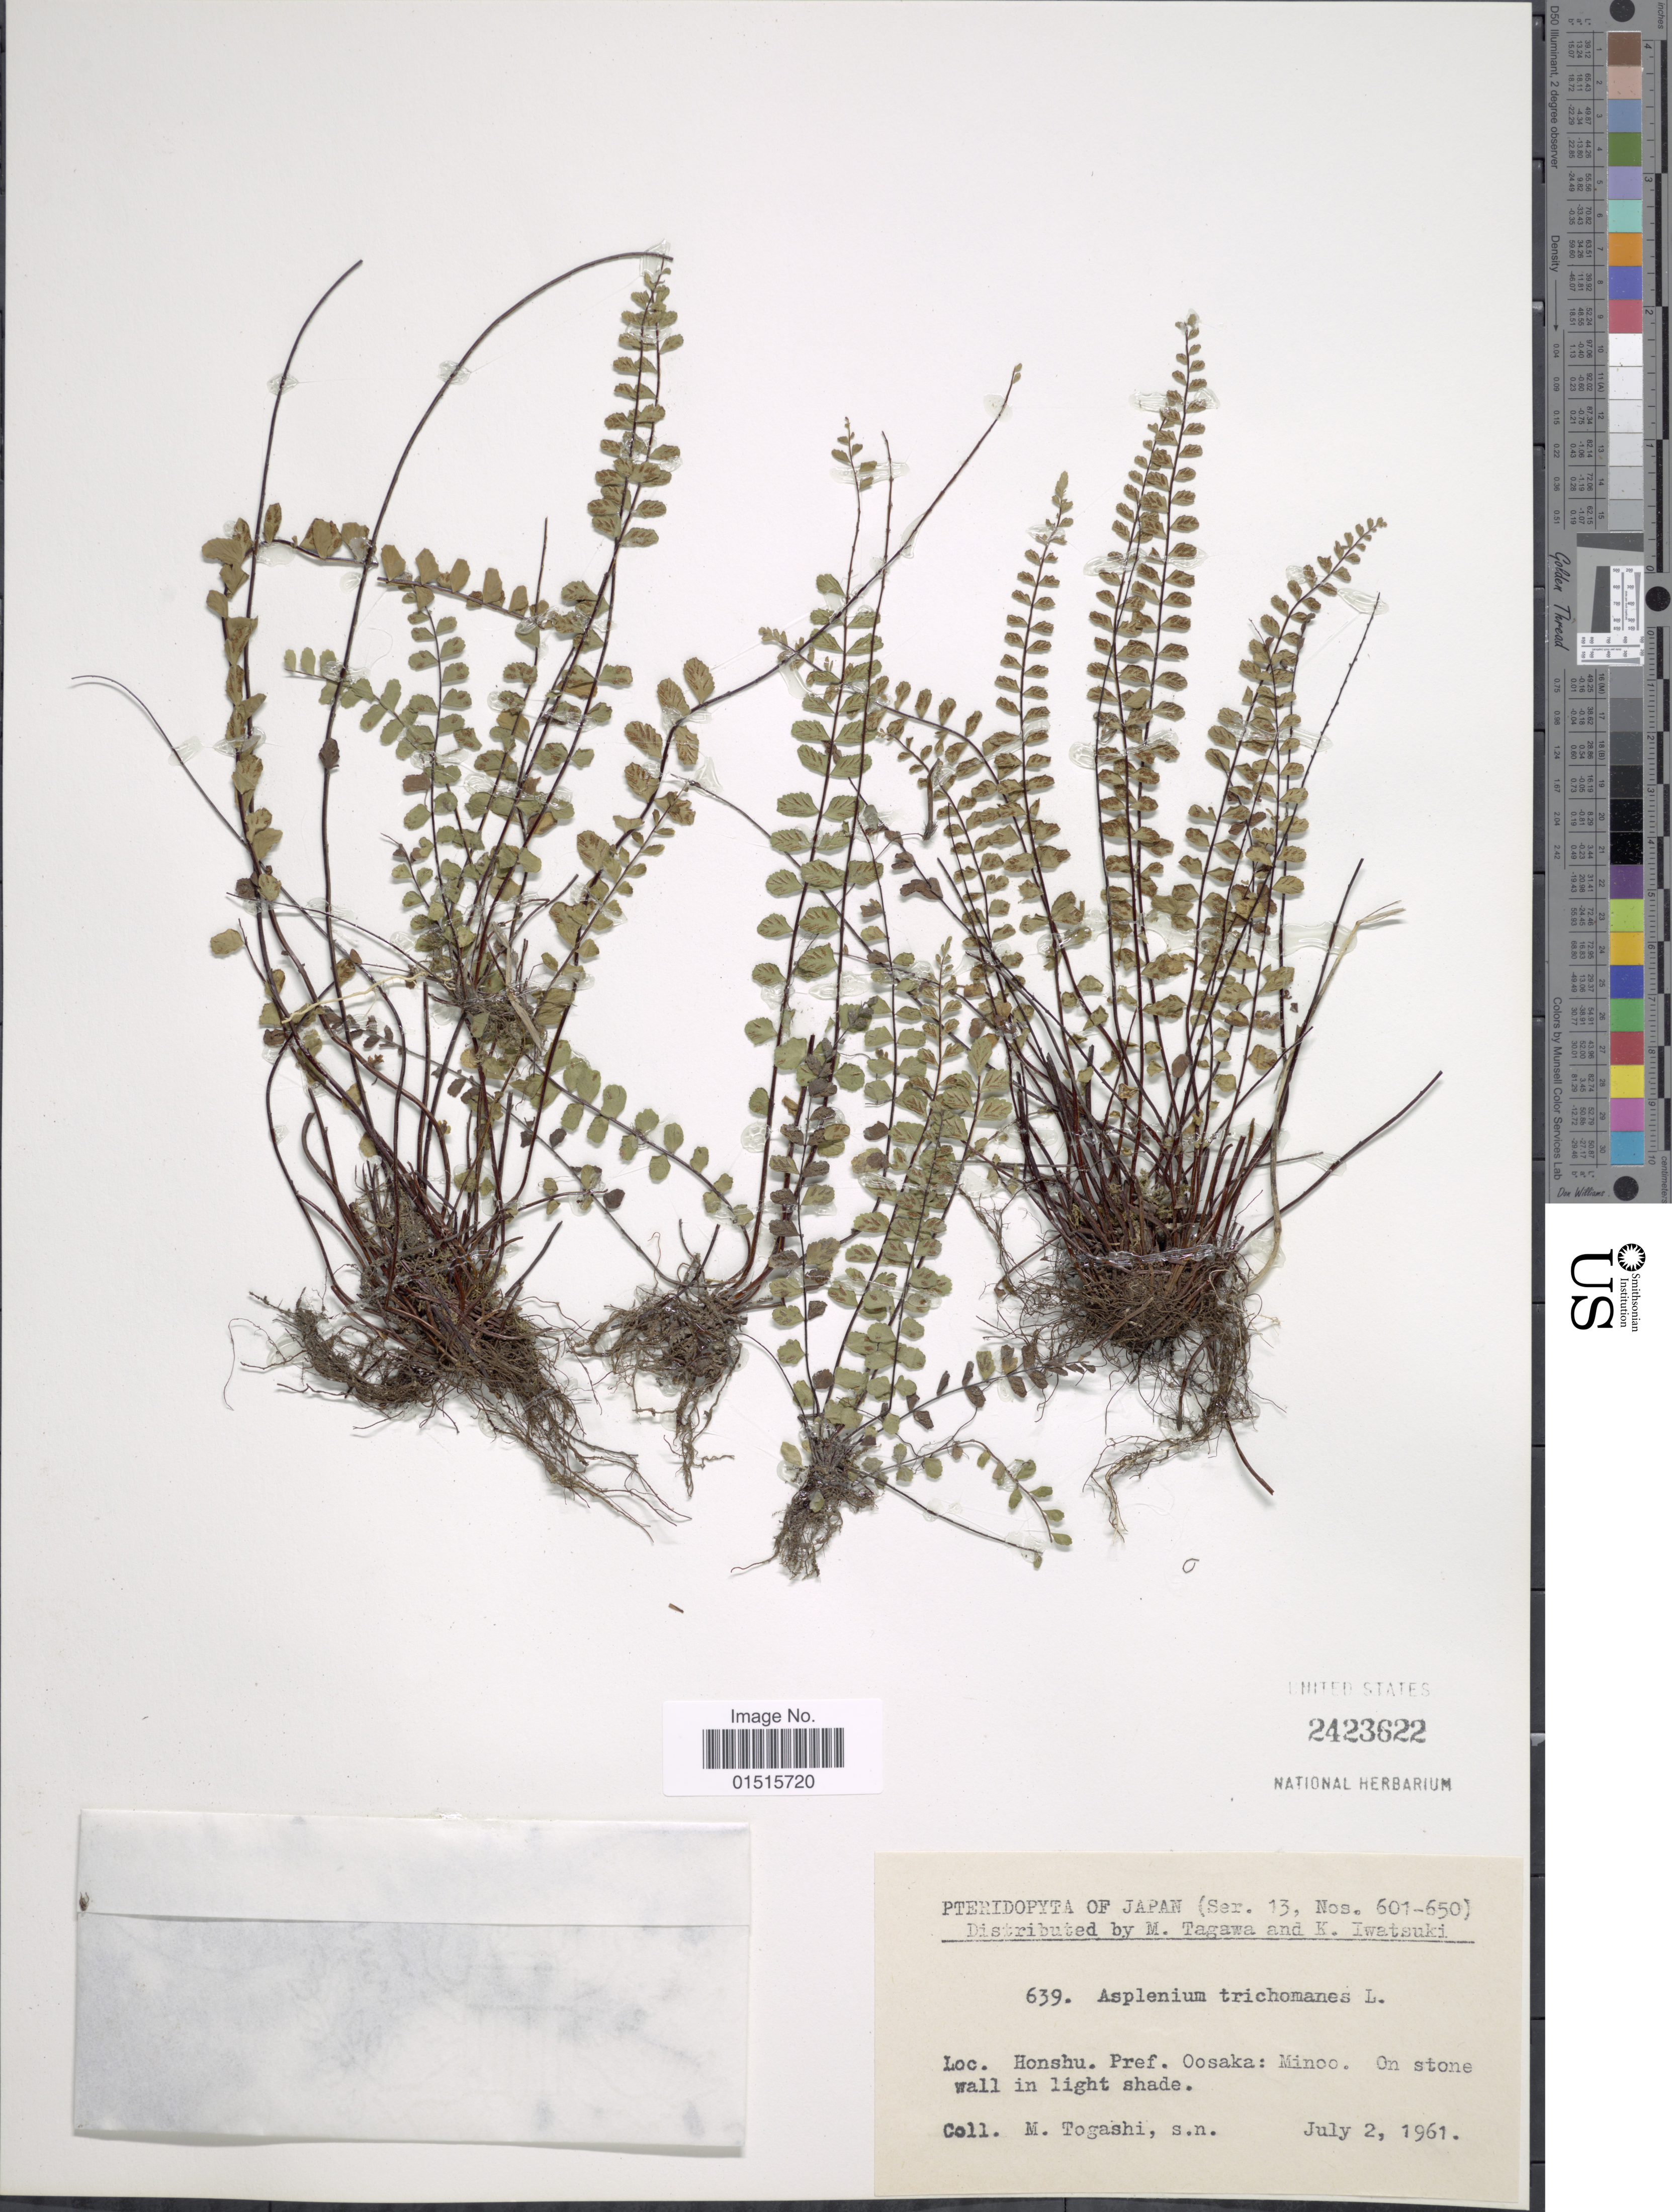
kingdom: Plantae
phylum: Tracheophyta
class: Polypodiopsida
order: Polypodiales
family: Aspleniaceae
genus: Asplenium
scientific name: Asplenium trichomanes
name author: L.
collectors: M. Togashi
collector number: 639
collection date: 1961-07-02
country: Japan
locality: Honshu, Pref. Oosaka: Minoo. On stone wall in light shade.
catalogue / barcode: US 2423622